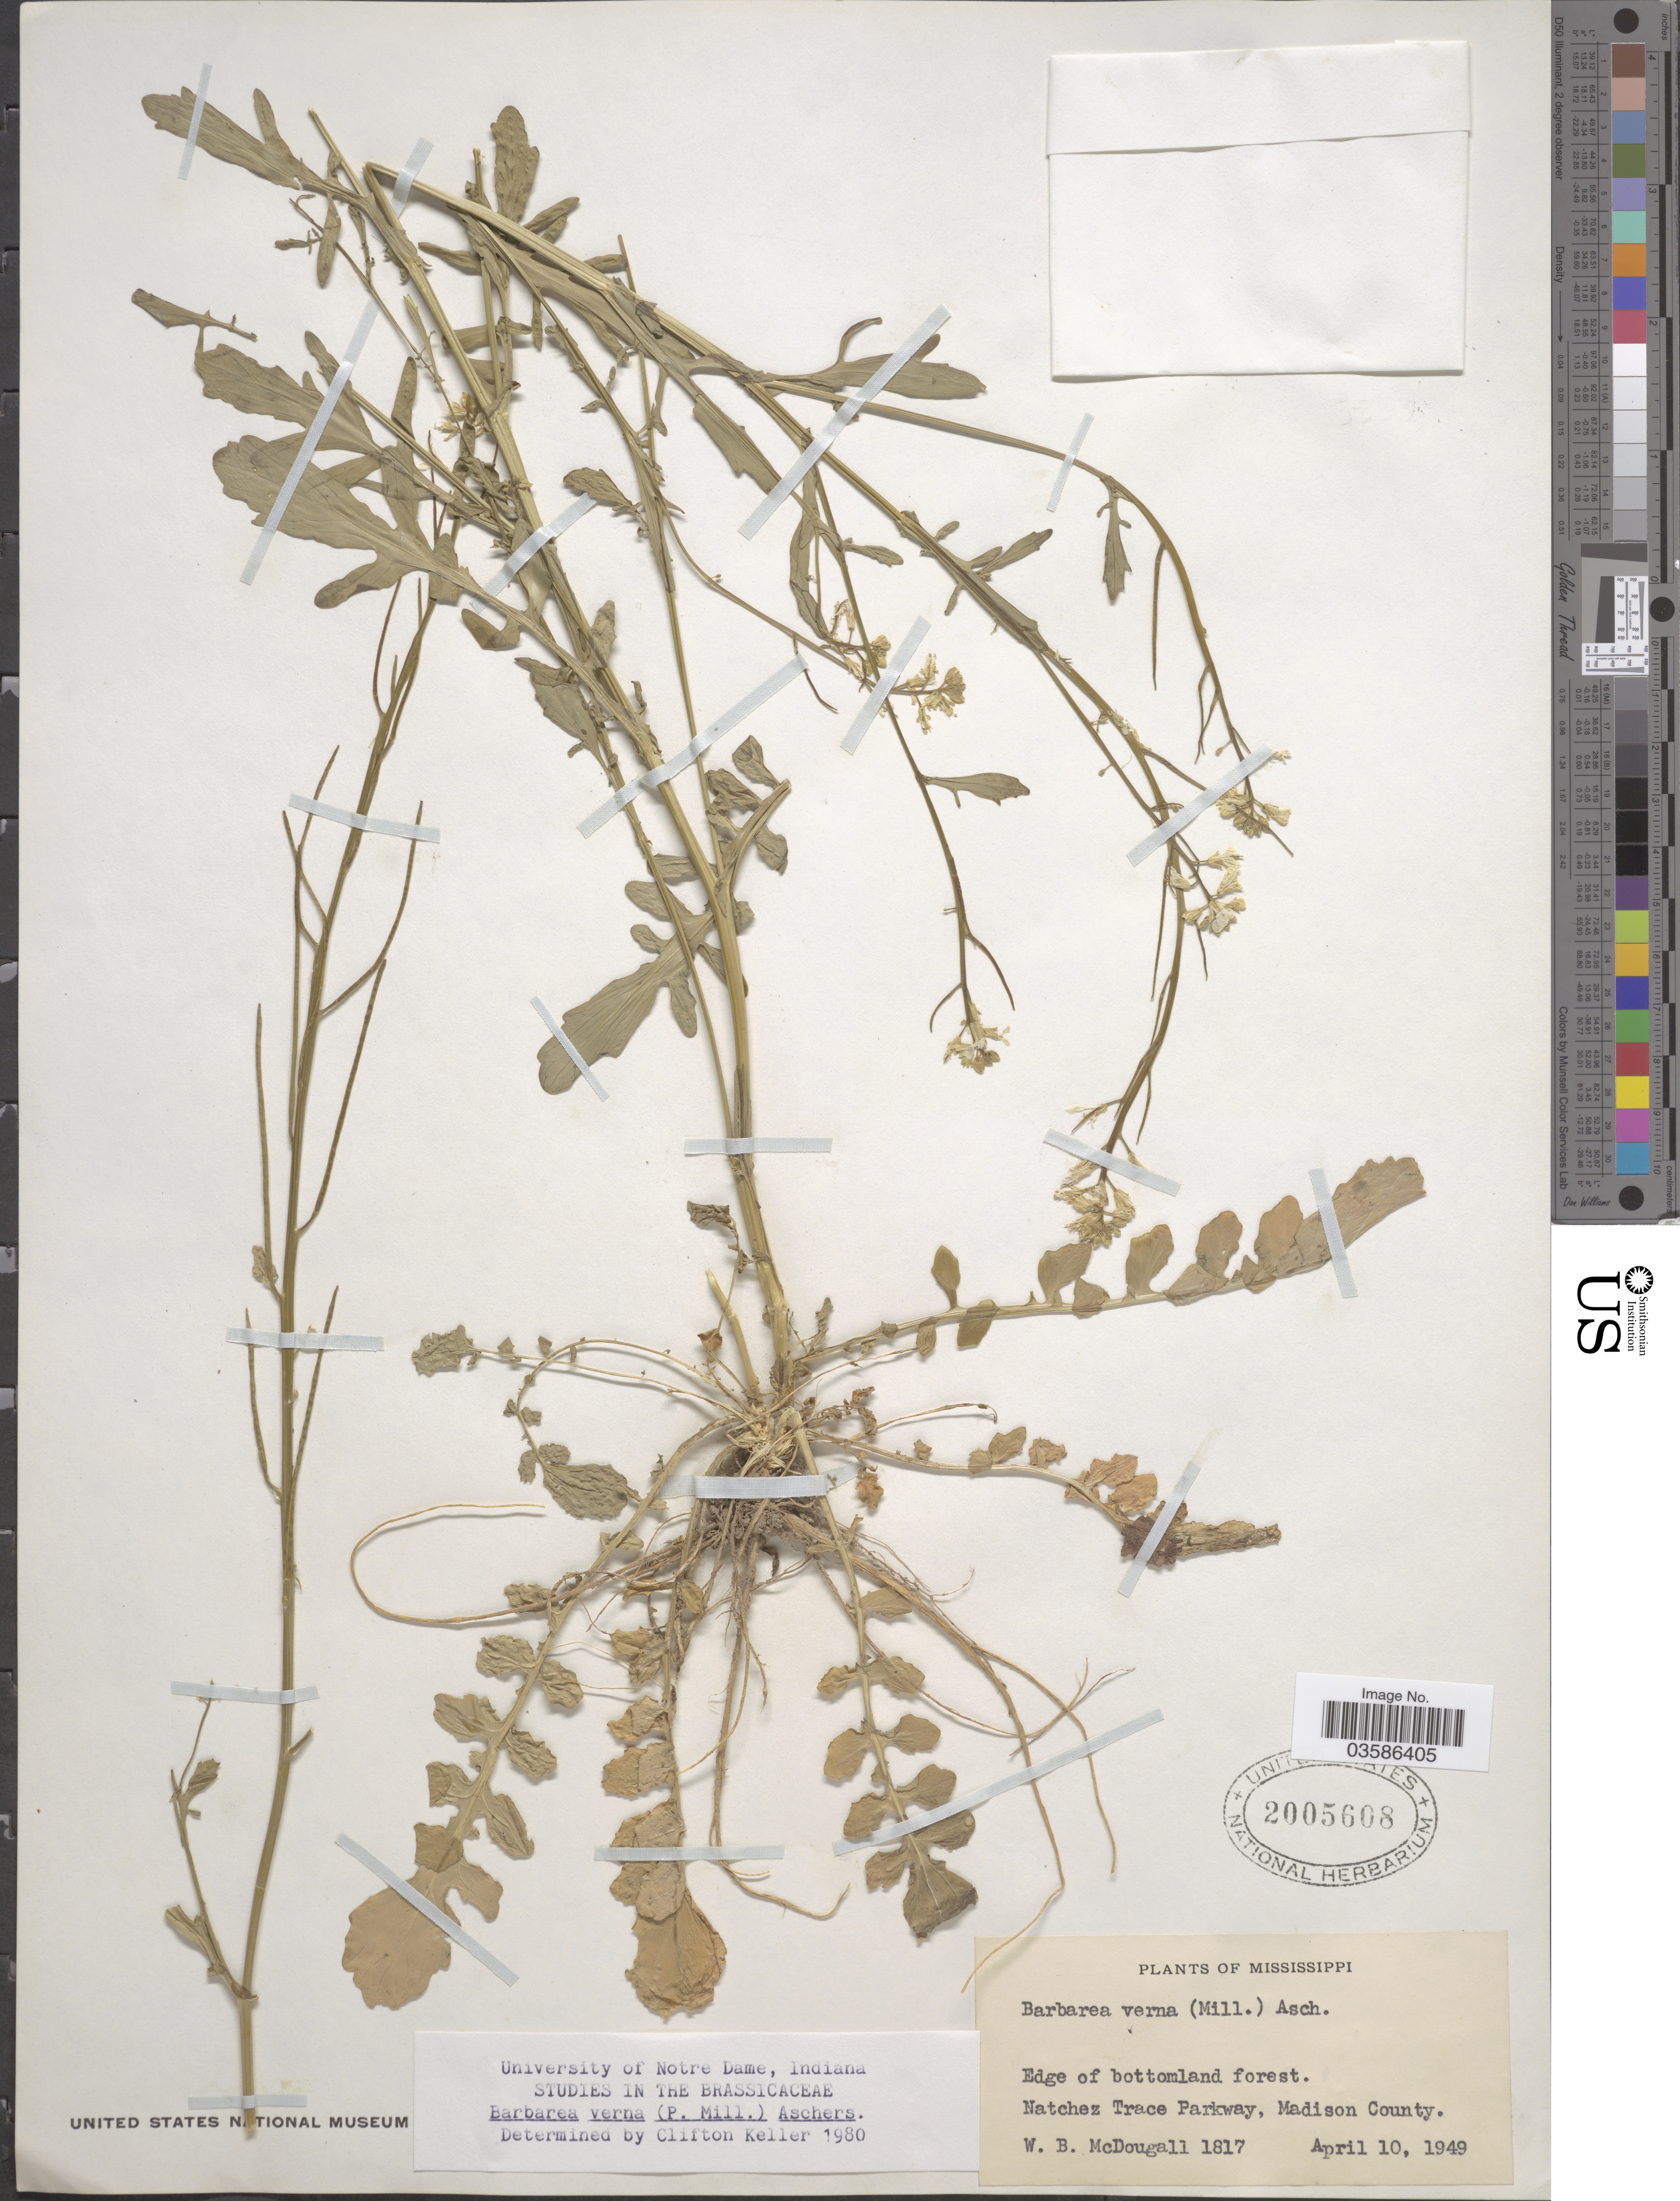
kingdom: Plantae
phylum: Tracheophyta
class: Magnoliopsida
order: Brassicales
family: Brassicaceae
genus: Barbarea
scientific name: Barbarea verna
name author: (Mill.) Asch.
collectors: W. B. McDougall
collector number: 1817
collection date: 1949-04-10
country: United States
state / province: Mississippi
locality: Natchez Trace Parkway, Madison County.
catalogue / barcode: US 2005608